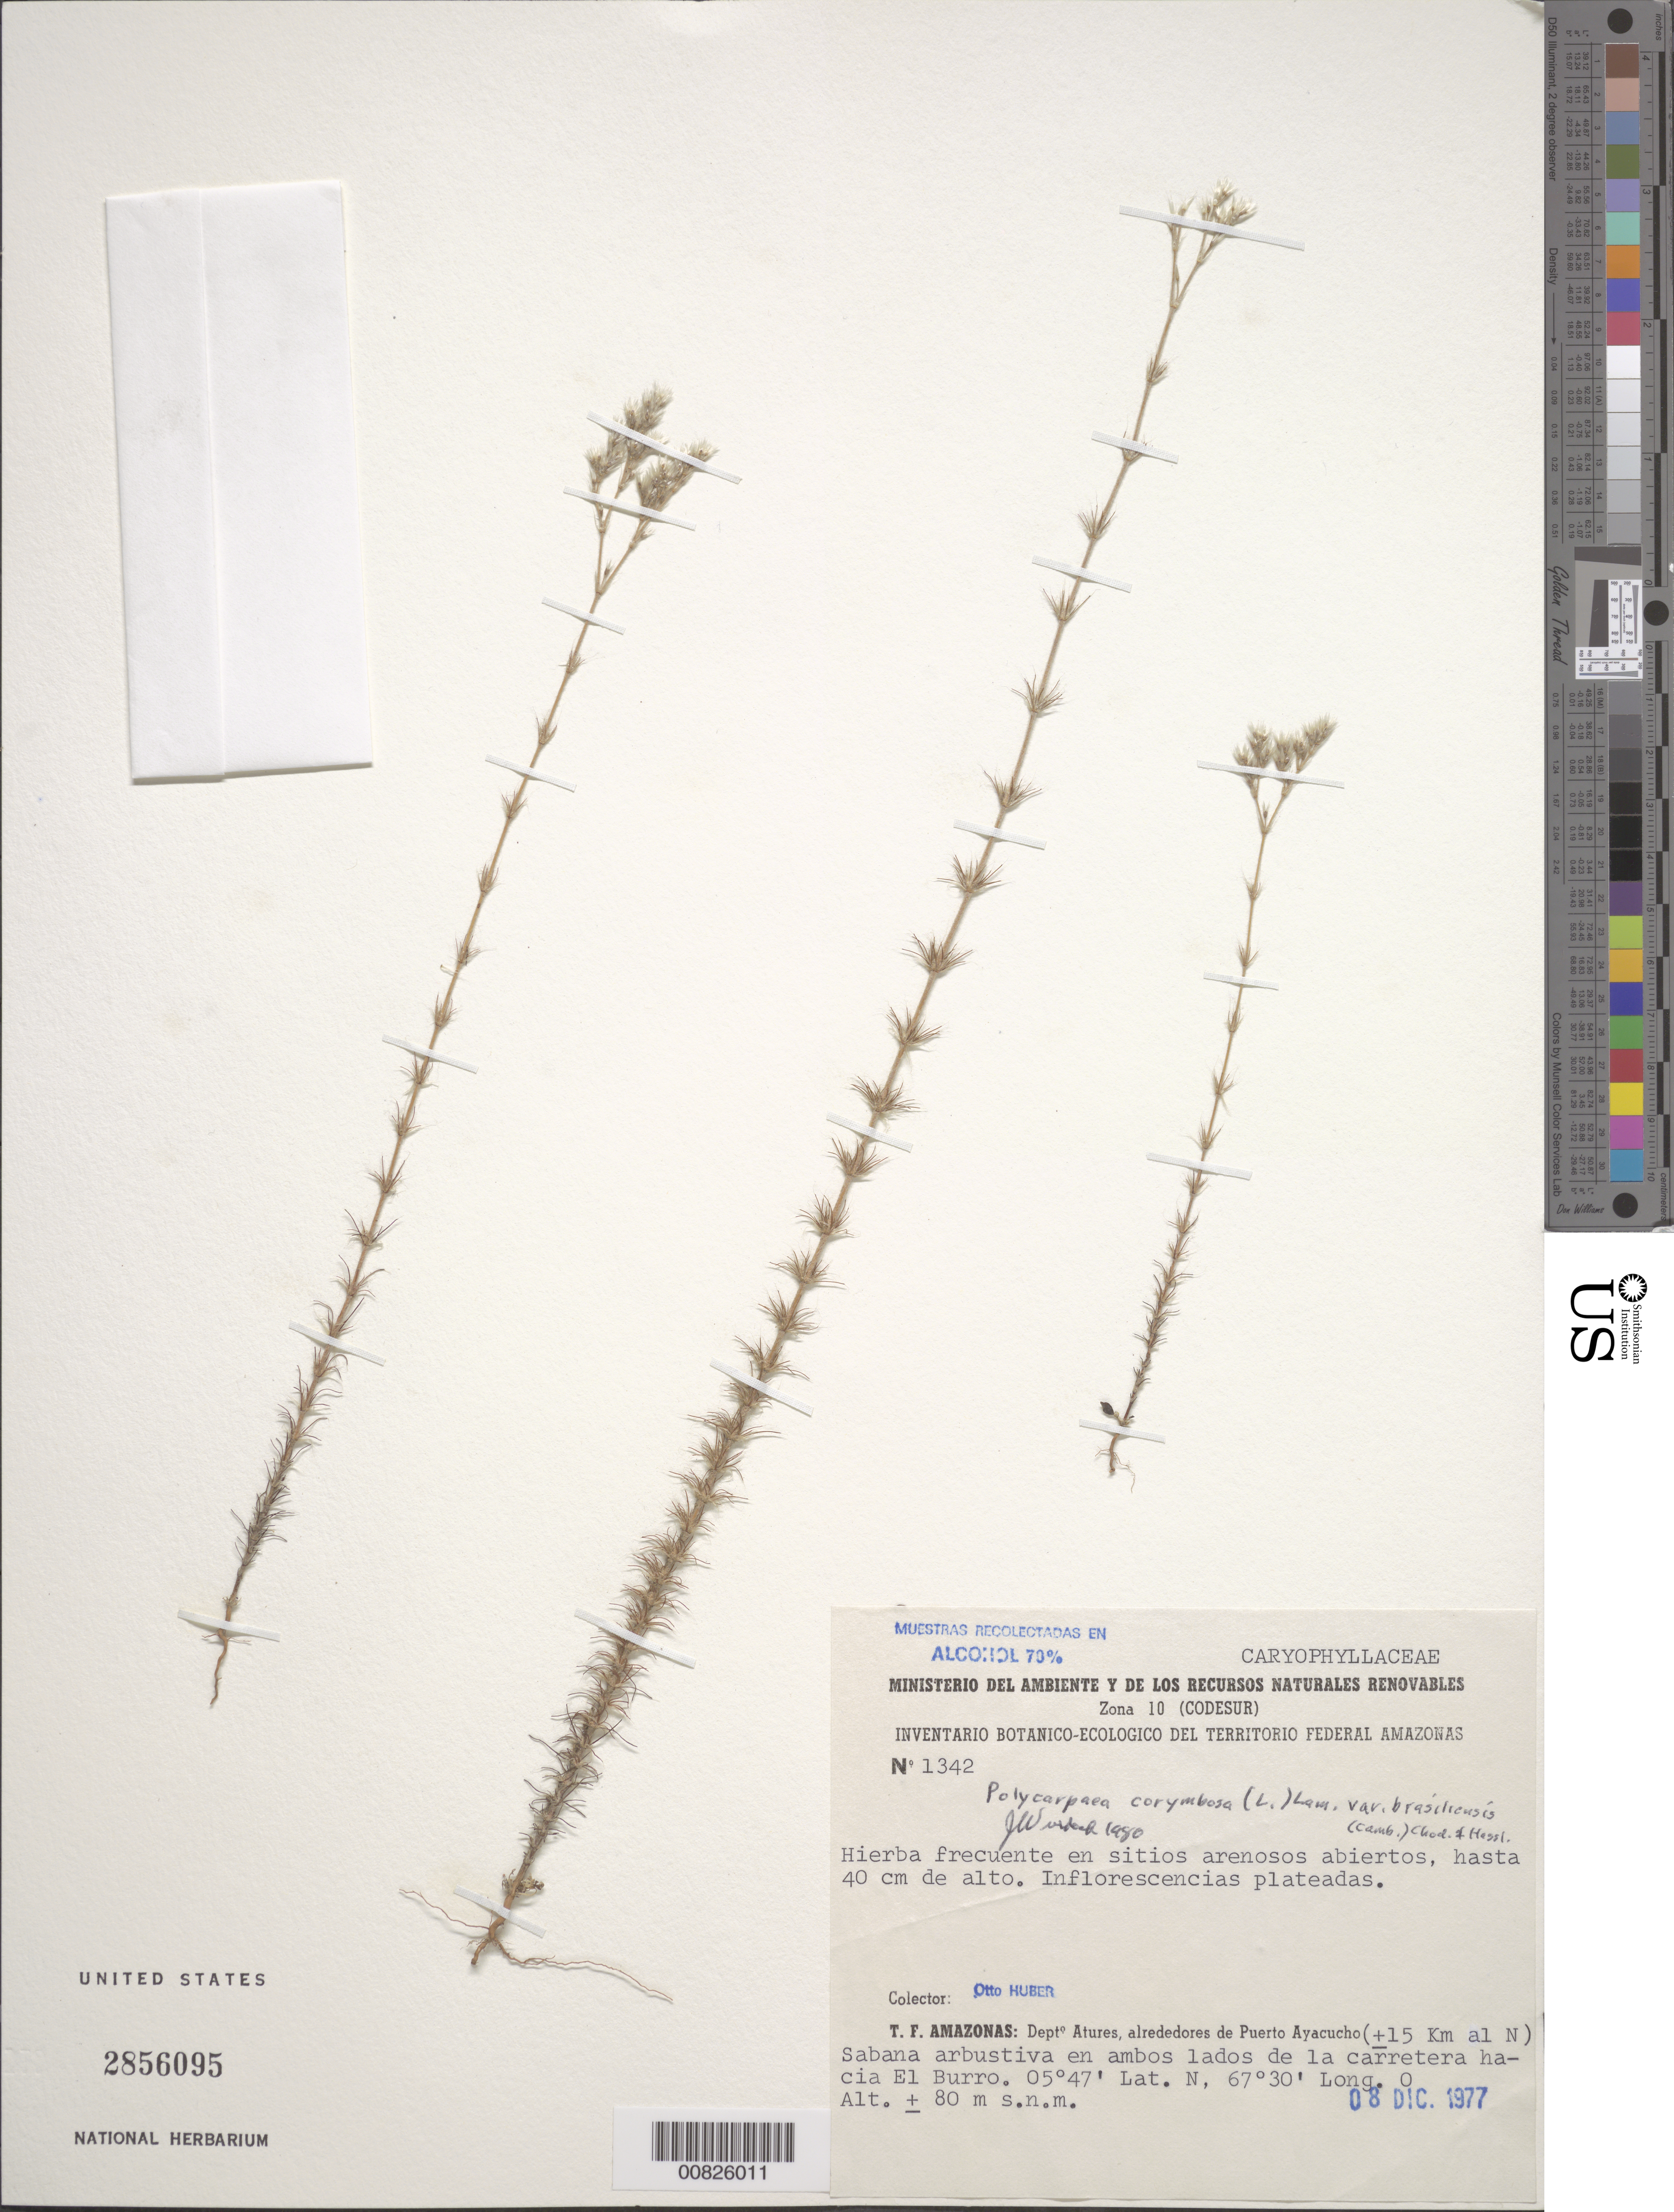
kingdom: Plantae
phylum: Tracheophyta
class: Magnoliopsida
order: Caryophyllales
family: Caryophyllaceae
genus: Polycarpaea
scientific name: Polycarpaea corymbosa var. brasiliensis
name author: (Cambess.) Chodat & Hassl.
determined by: Wurdack, John J., (US), US (UNITED STATES)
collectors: O. Huber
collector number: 1342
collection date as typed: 8-Dec-77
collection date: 1977-12-08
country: Venezuela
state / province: Amazonas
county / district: Atures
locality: Puerto Ayacucho, 15 km N of on road to El Burro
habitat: Sabana arbustiva en ambos lados de la carretera; en sitios arenosos abiertos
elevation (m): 80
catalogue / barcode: US 2856095